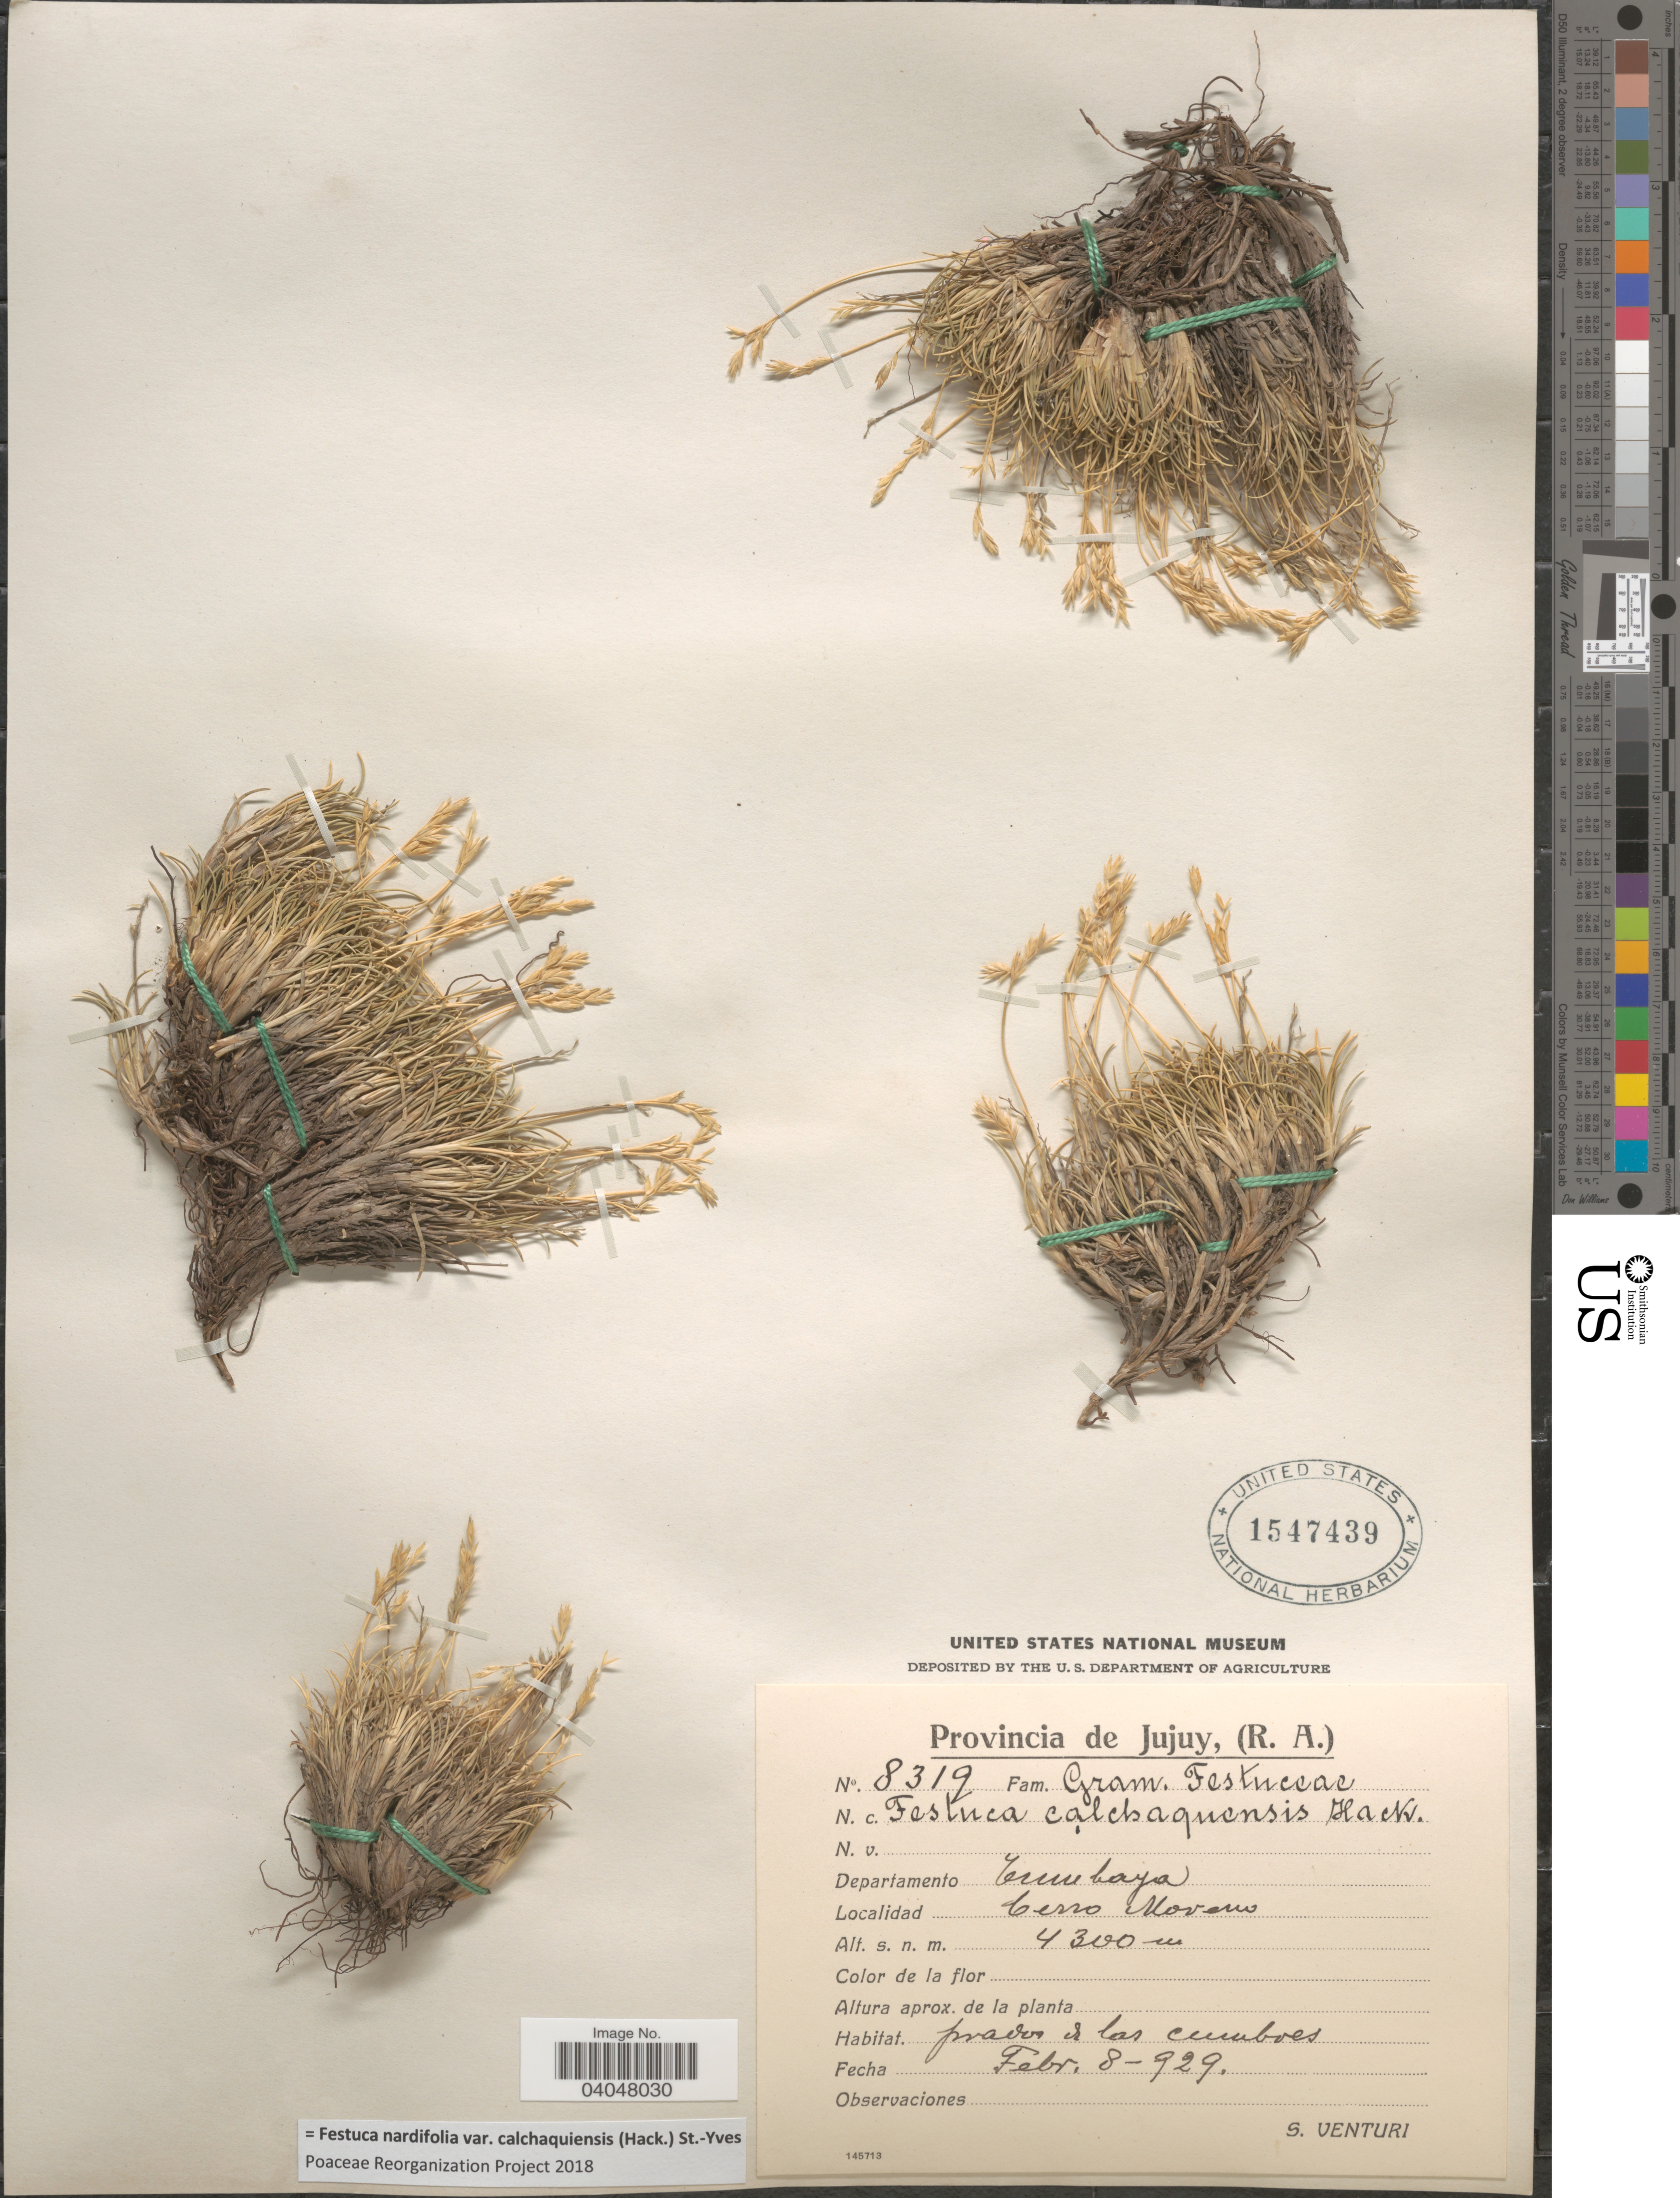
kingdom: Plantae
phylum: Tracheophyta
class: Liliopsida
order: Poales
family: Poaceae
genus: Festuca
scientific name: Festuca nardifolia var. calchaquiensis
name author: (Hack.) St.-Yves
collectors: S. Venturi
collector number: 8319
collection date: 1929-02-08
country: Argentina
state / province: Jujuy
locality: Departamento Tumbaya. Cerro Moveno.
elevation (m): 4300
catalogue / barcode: US 1547439